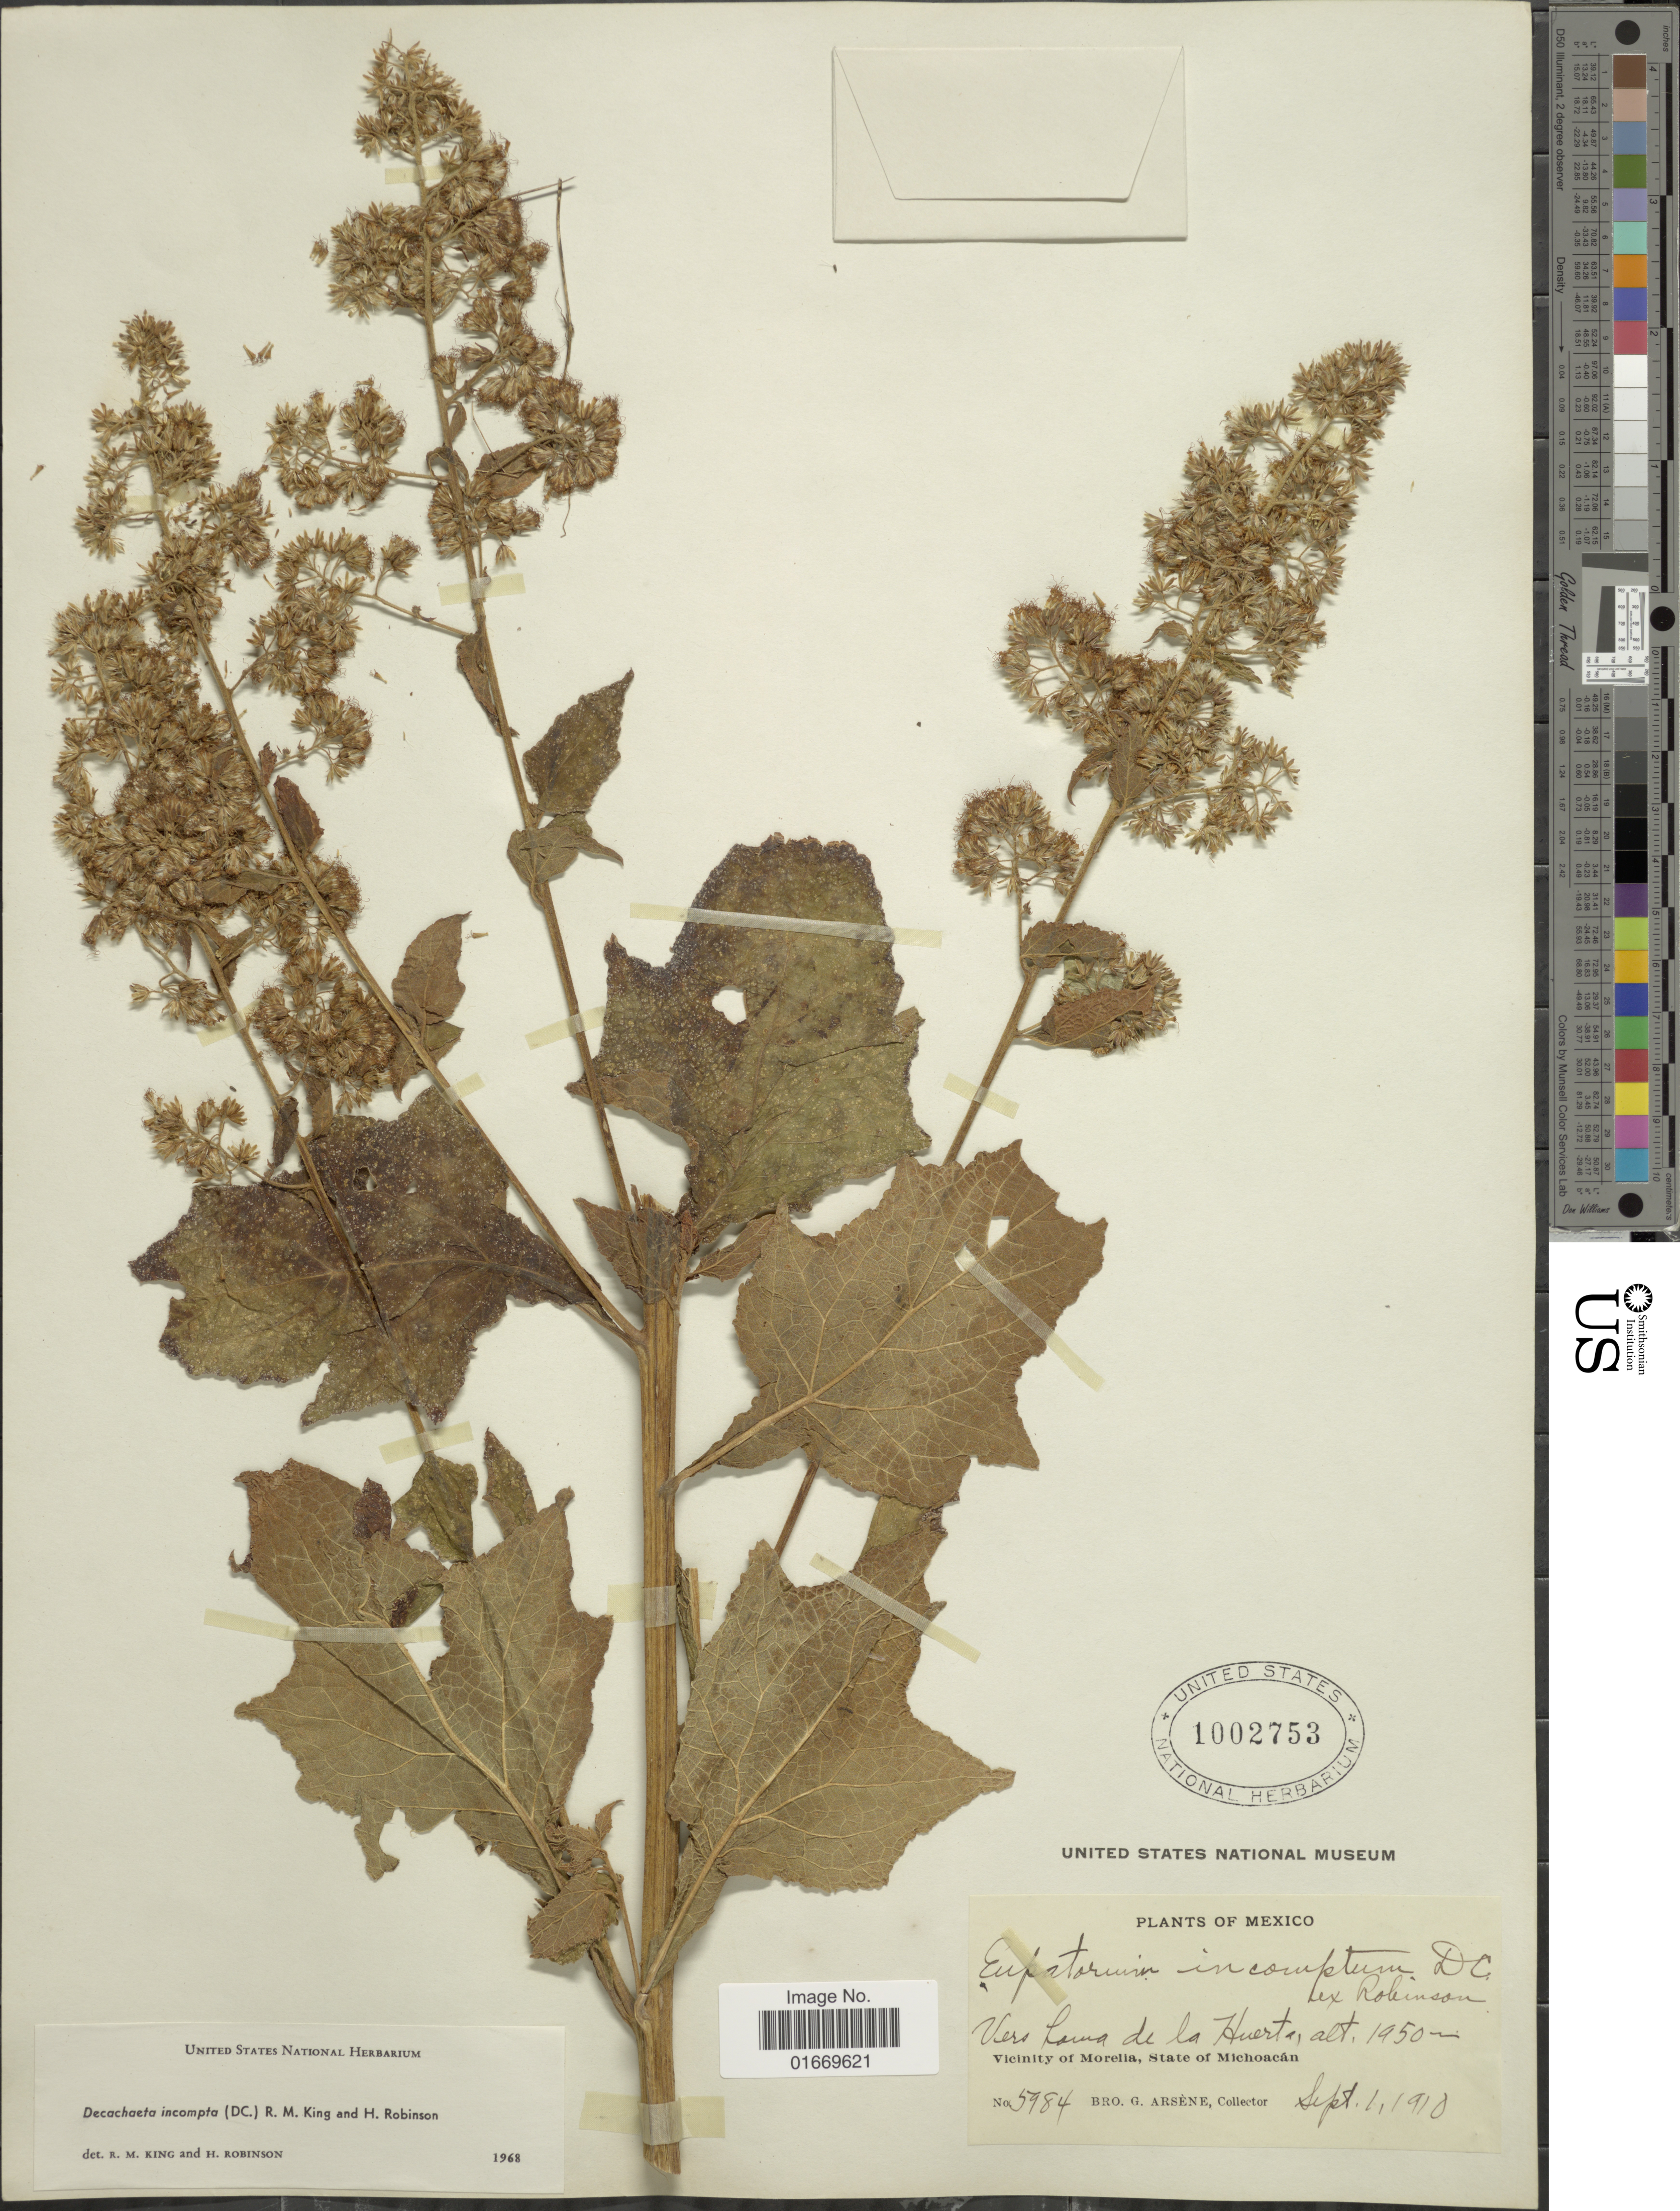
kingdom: Plantae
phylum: Tracheophyta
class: Magnoliopsida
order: Asterales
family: Asteraceae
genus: Decachaeta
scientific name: Decachaeta incompta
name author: (DC.) R.M. King & H. Rob.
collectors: Bro. G. Arsène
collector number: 5984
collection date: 1910-09-01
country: Mexico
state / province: Michoacán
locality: Mexico. Vicinity of Morelia, State of Michoacán Vers Loma de la Huerta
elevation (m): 1950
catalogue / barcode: US 1002753